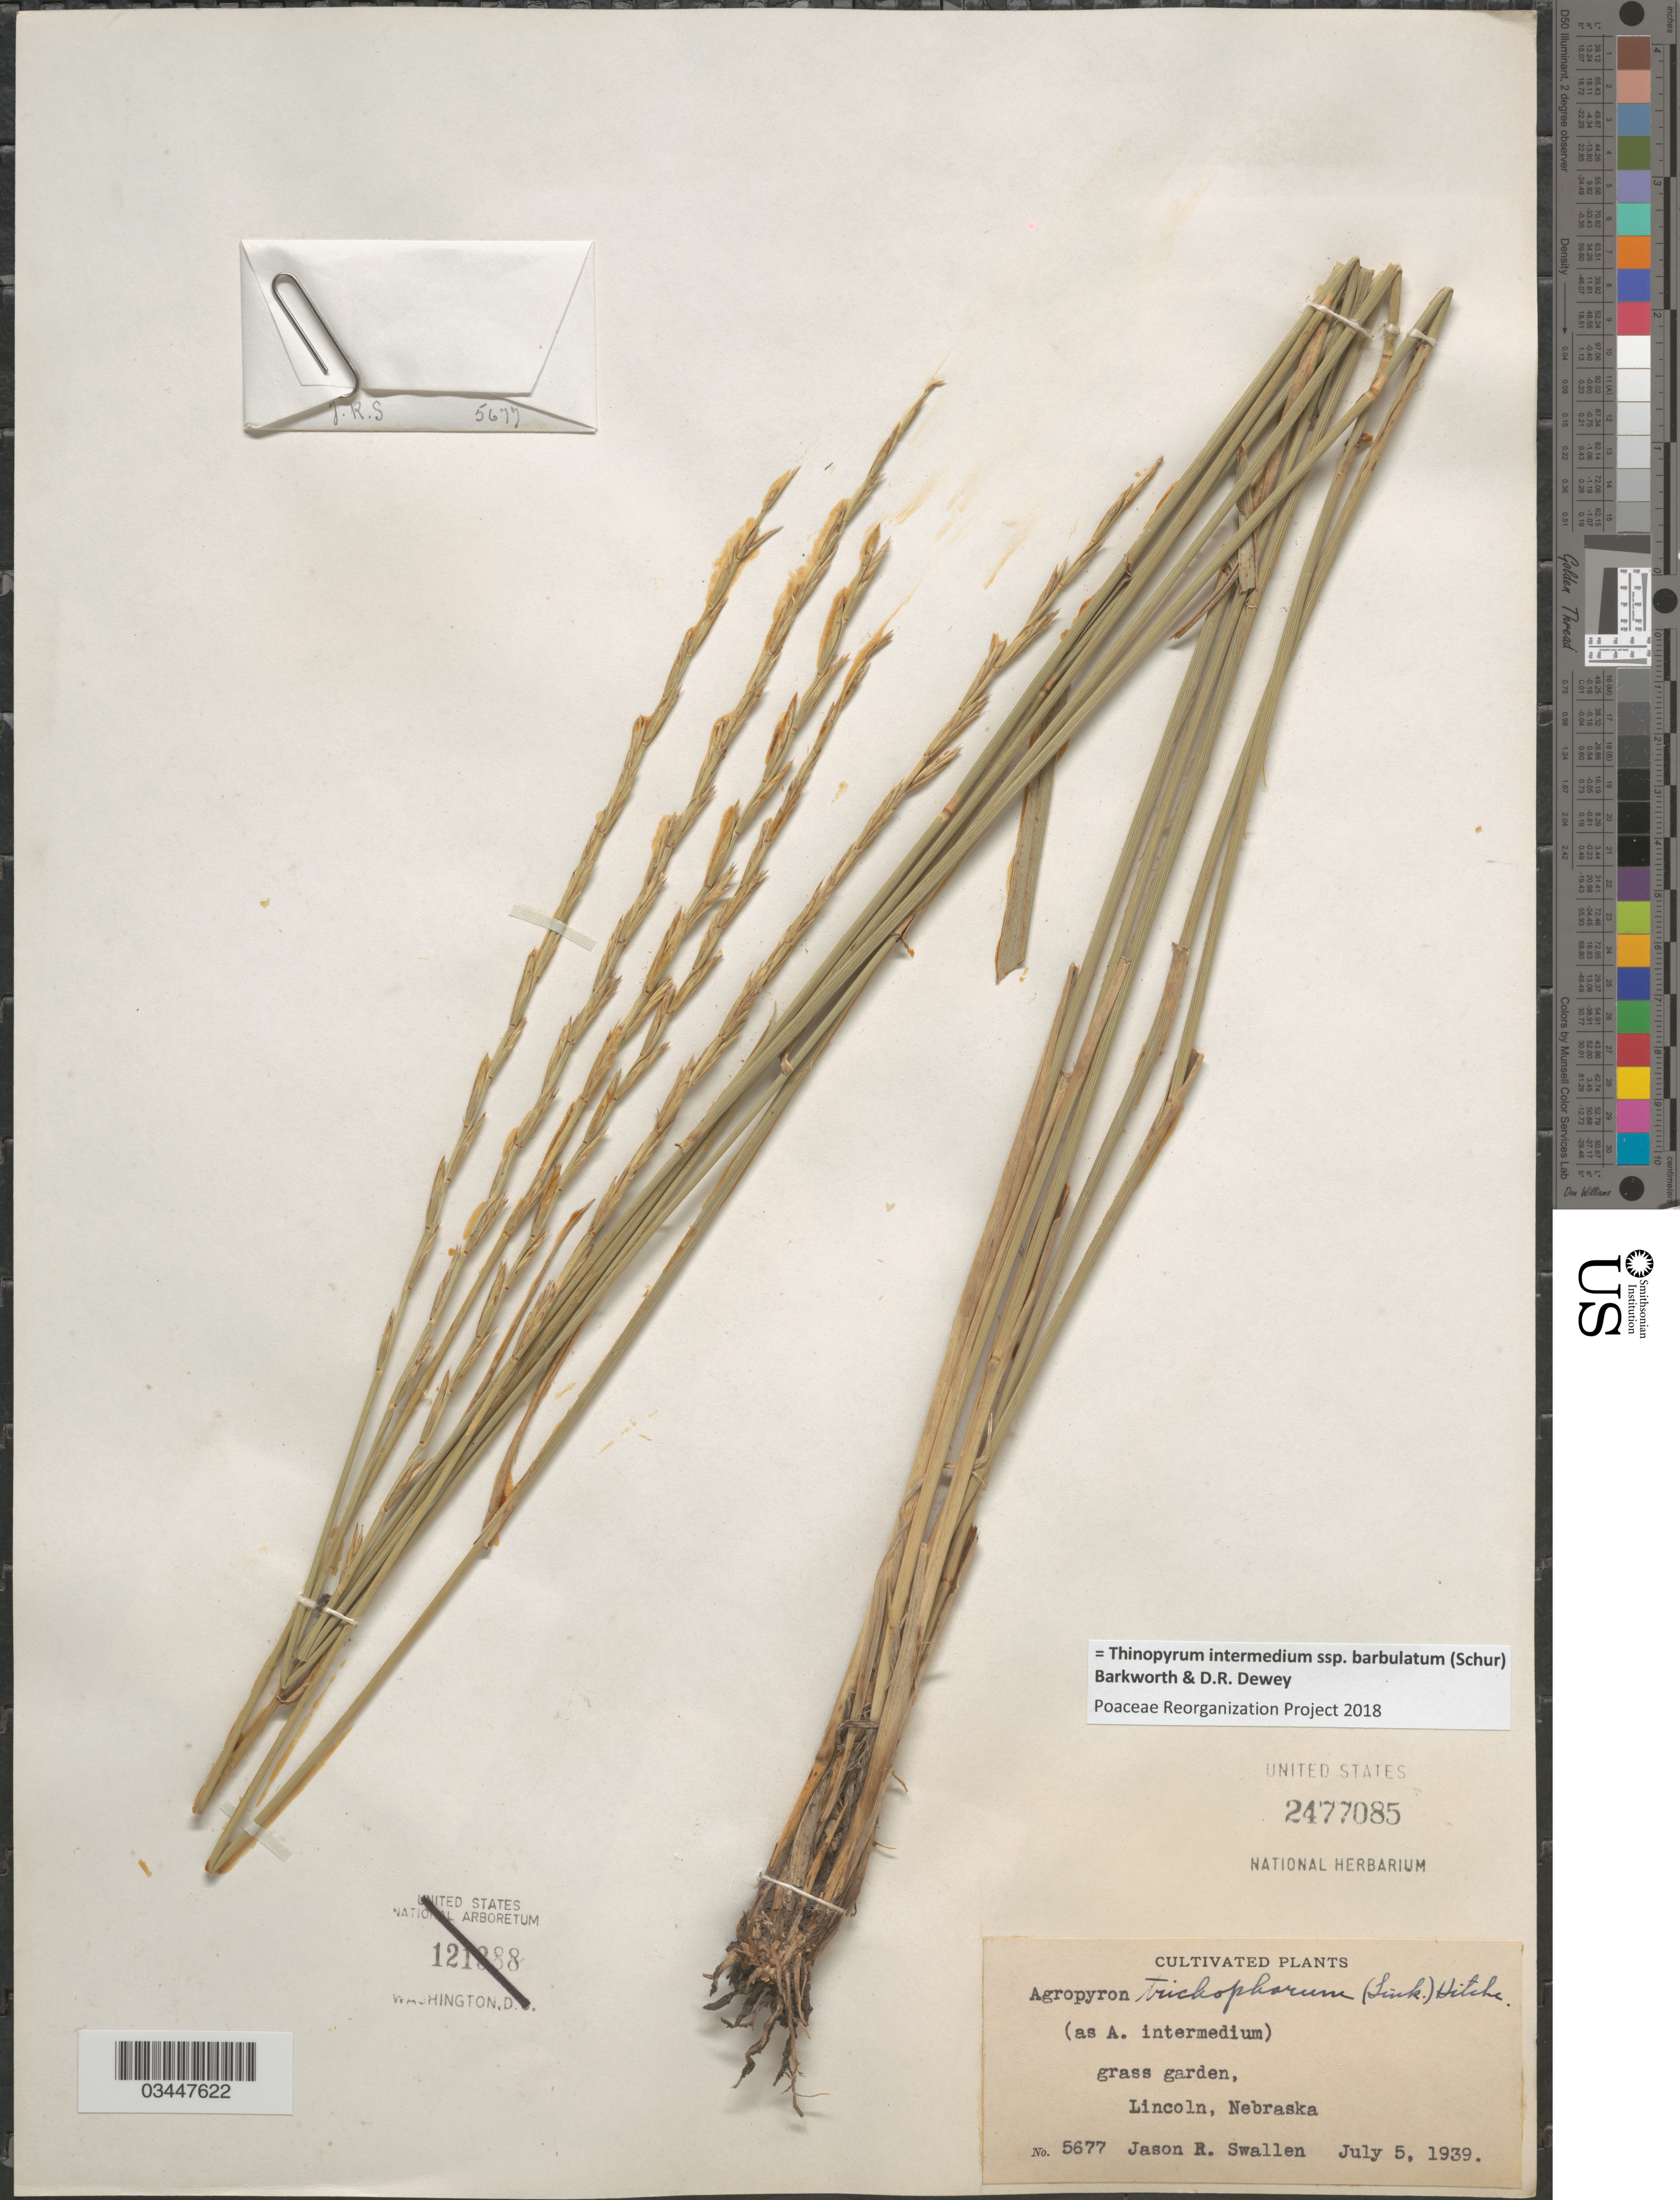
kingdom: Plantae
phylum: Tracheophyta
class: Liliopsida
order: Poales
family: Poaceae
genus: Thinopyrum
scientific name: Thinopyrum intermedium subsp. barbulatum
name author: (Schur) Barkworth & Dewey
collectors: J. R. Swallen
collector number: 5677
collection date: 1939-07-05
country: United States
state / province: Nebraska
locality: Grass garden, Lincoln.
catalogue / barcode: US 2477085